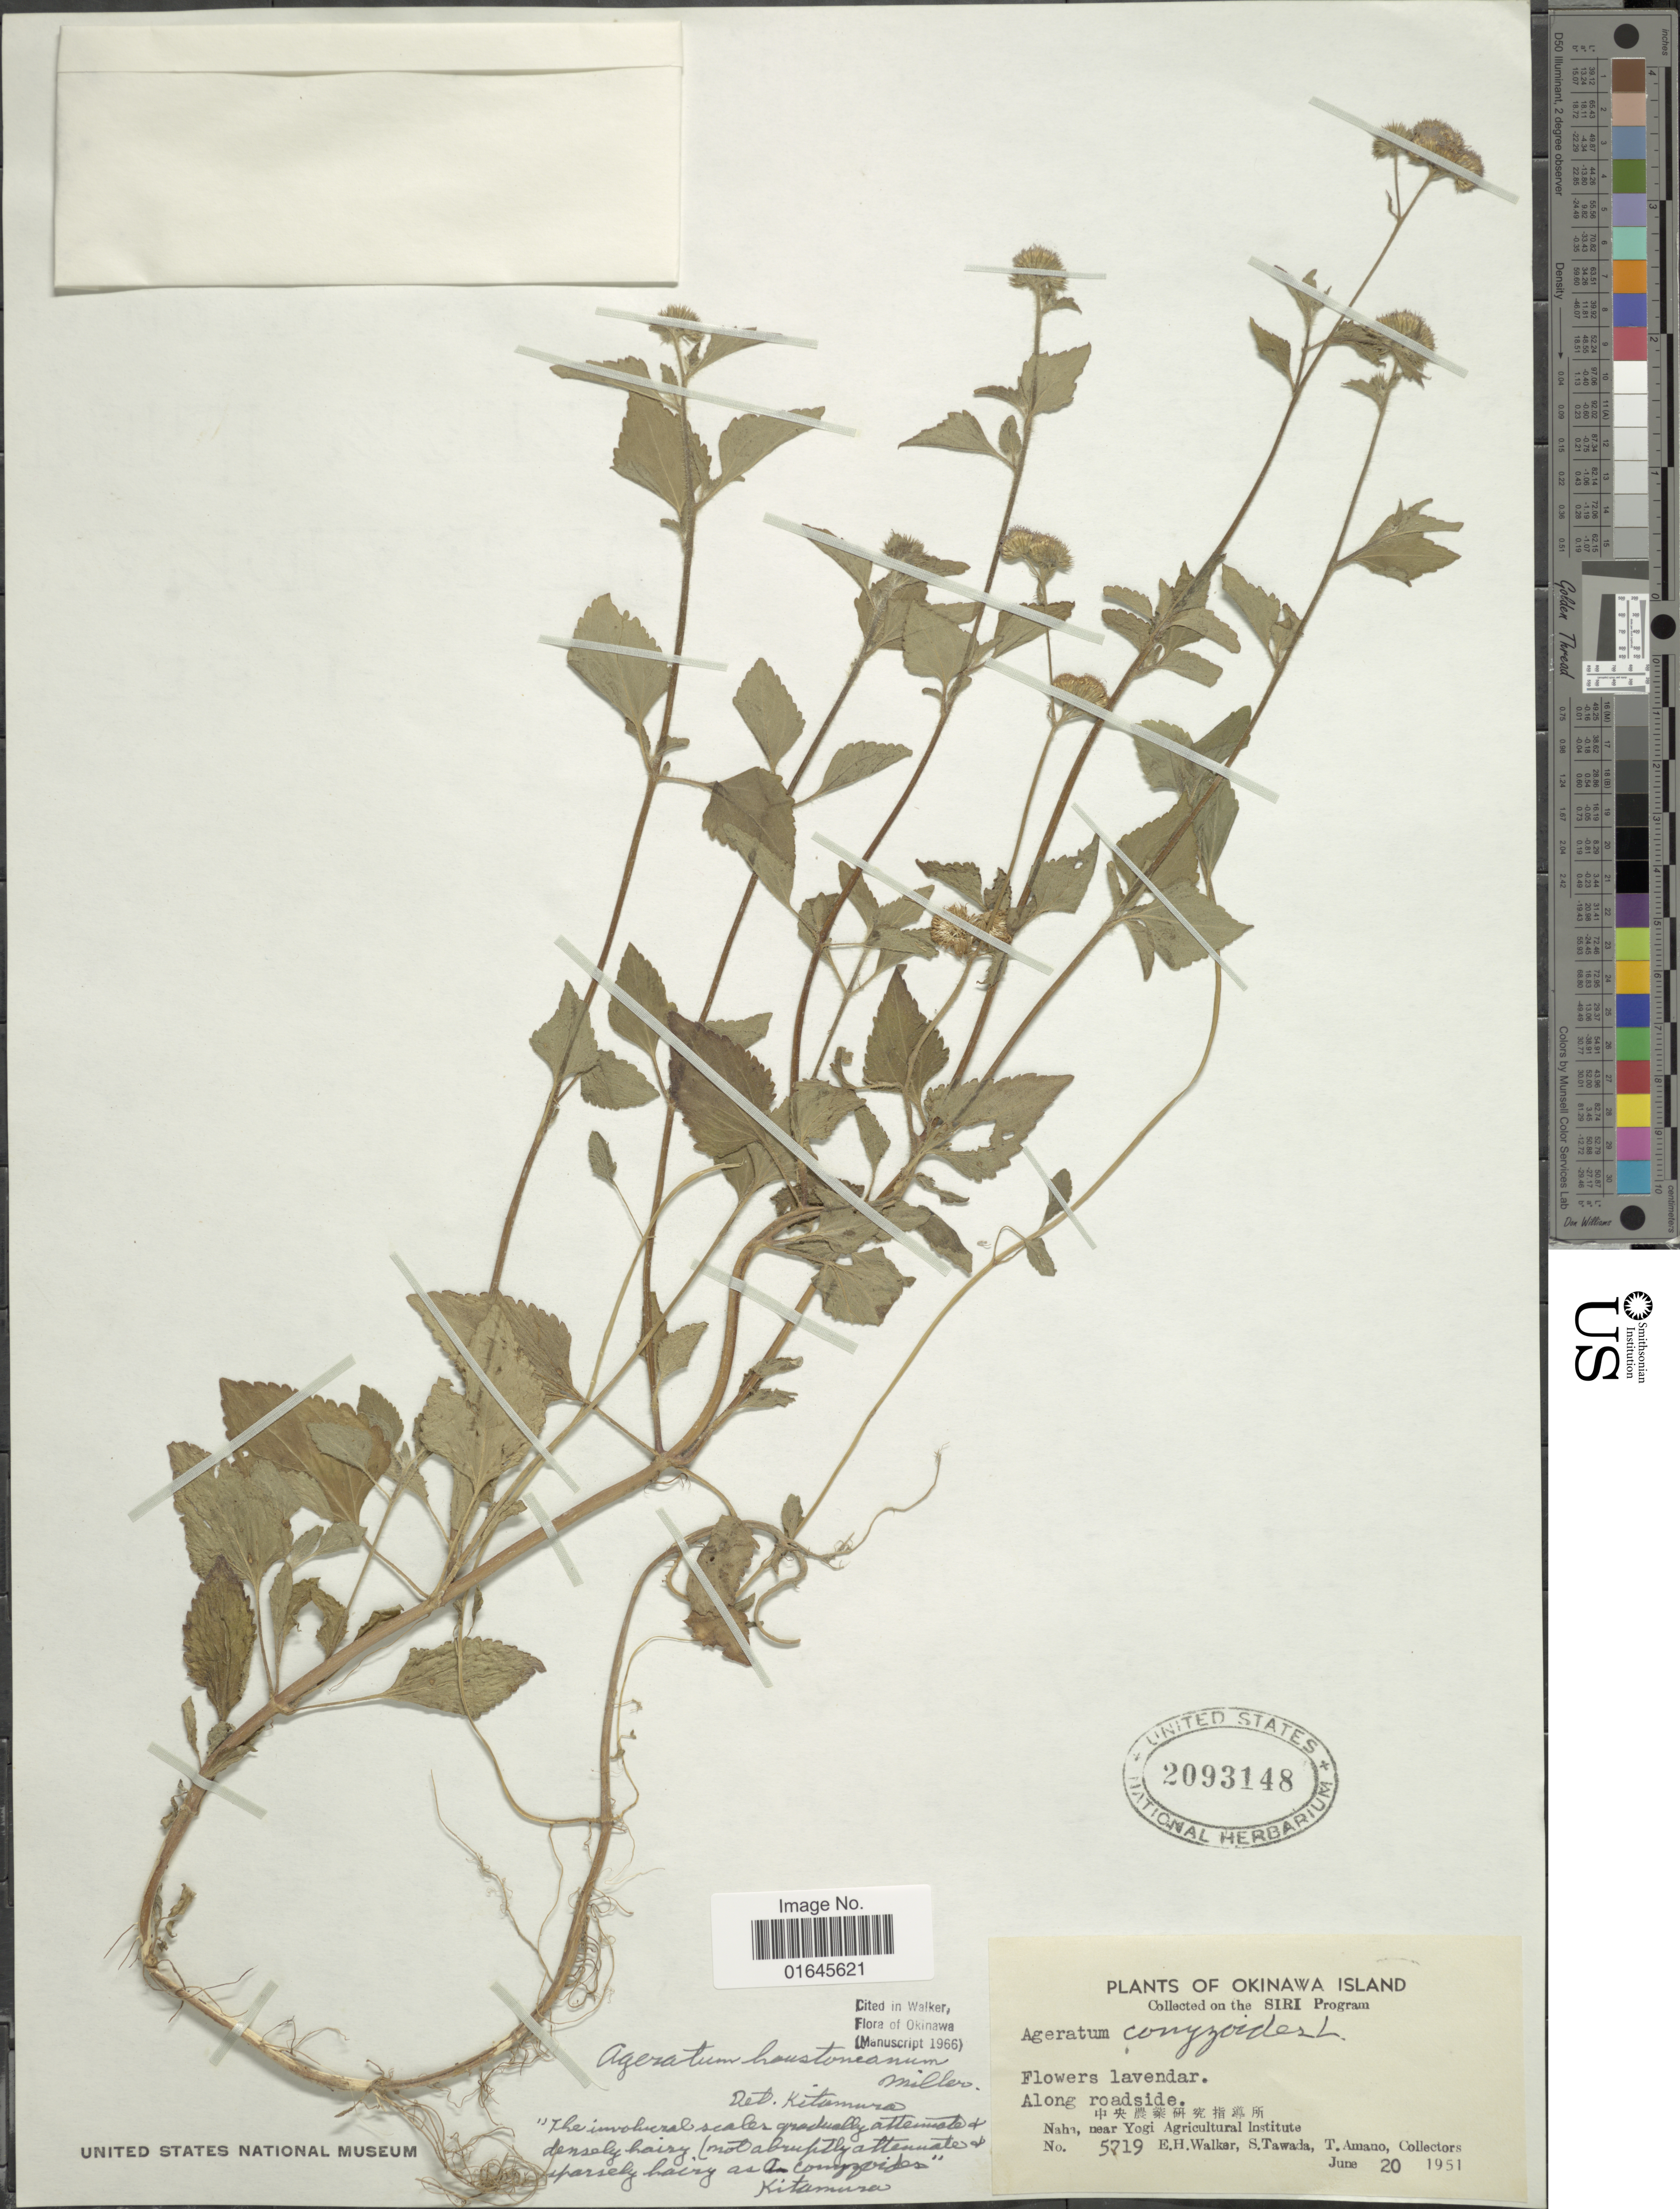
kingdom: Plantae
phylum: Tracheophyta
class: Magnoliopsida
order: Asterales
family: Asteraceae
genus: Ageratum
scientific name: Ageratum houstonianum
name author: Mill.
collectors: E. H. Walker, S. Tawada & T. Amano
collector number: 5719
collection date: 1951-06-20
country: Japan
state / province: Okinawa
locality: Okinawa Island, Naha, near Yogi Agricultural Institute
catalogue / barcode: US 2093148